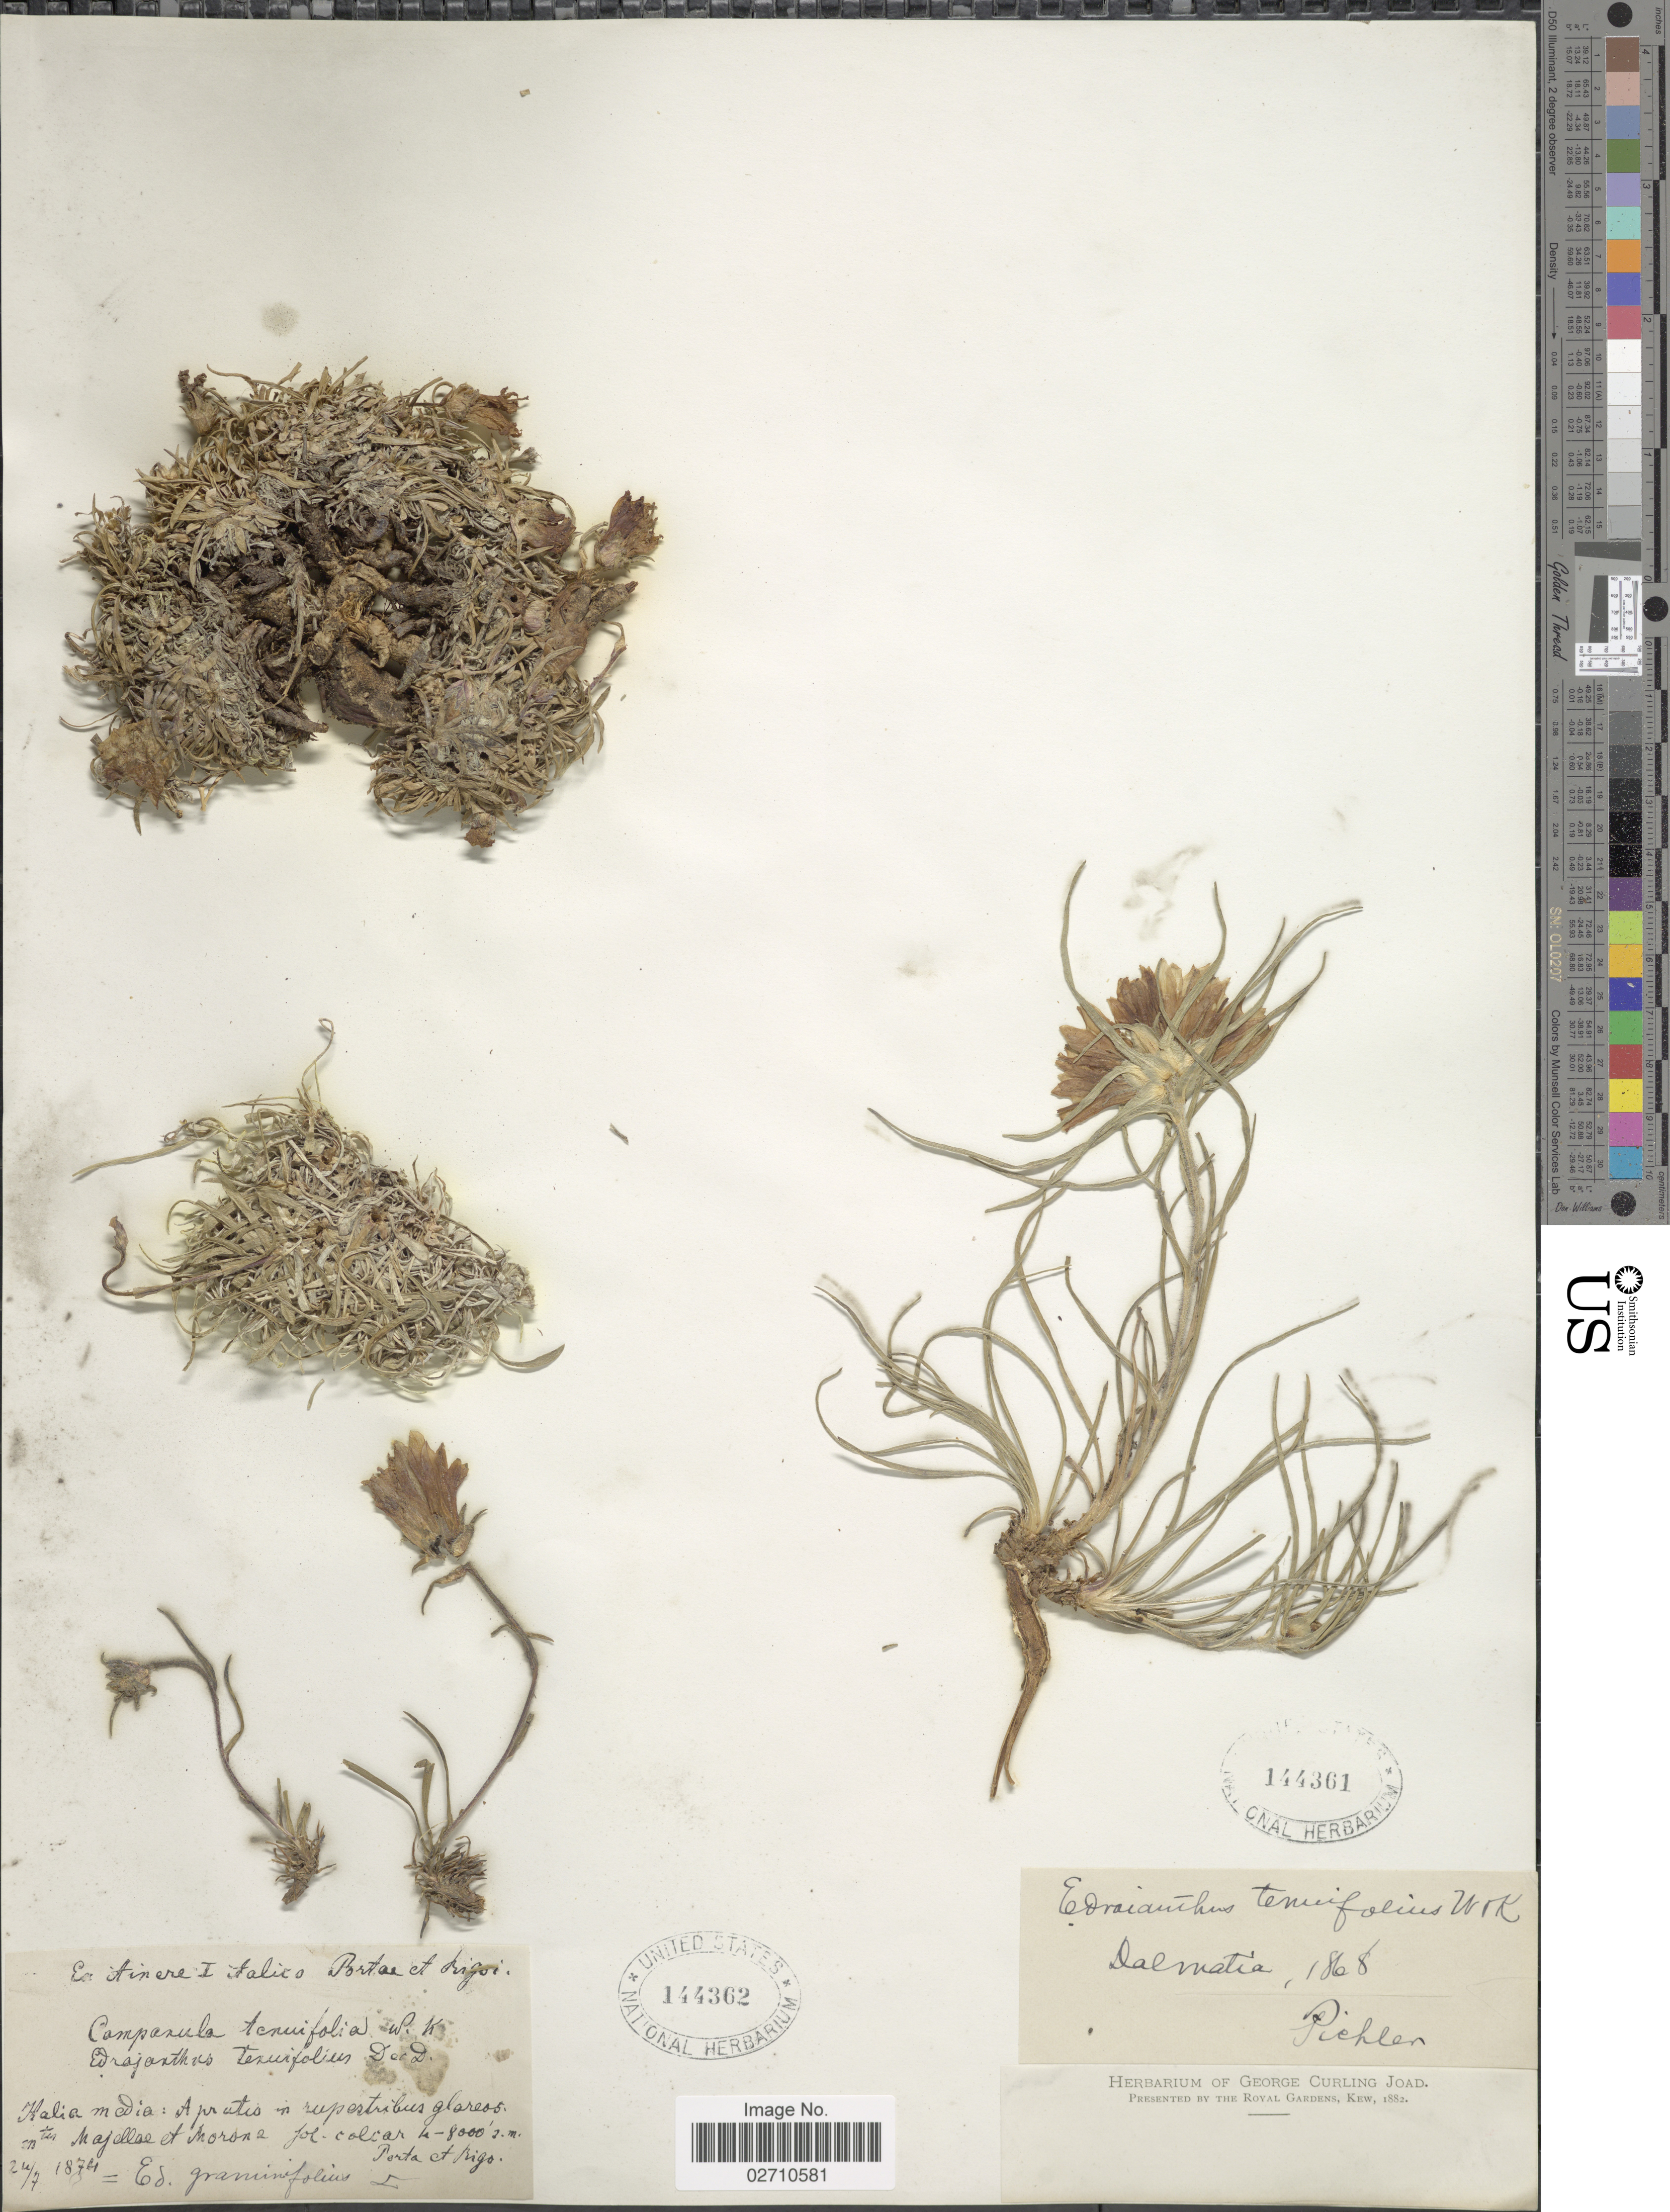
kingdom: Plantae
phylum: Tracheophyta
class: Magnoliopsida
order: Asterales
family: Campanulaceae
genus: Edraianthus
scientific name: Edraianthus tenuifolius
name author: (A. DC.) A. DC.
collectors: -- Porta & -- Rigo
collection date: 1874-07-24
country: Italy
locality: Apratis in rupestribus glareos mts Majellae et Morone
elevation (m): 4000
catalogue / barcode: US 144362